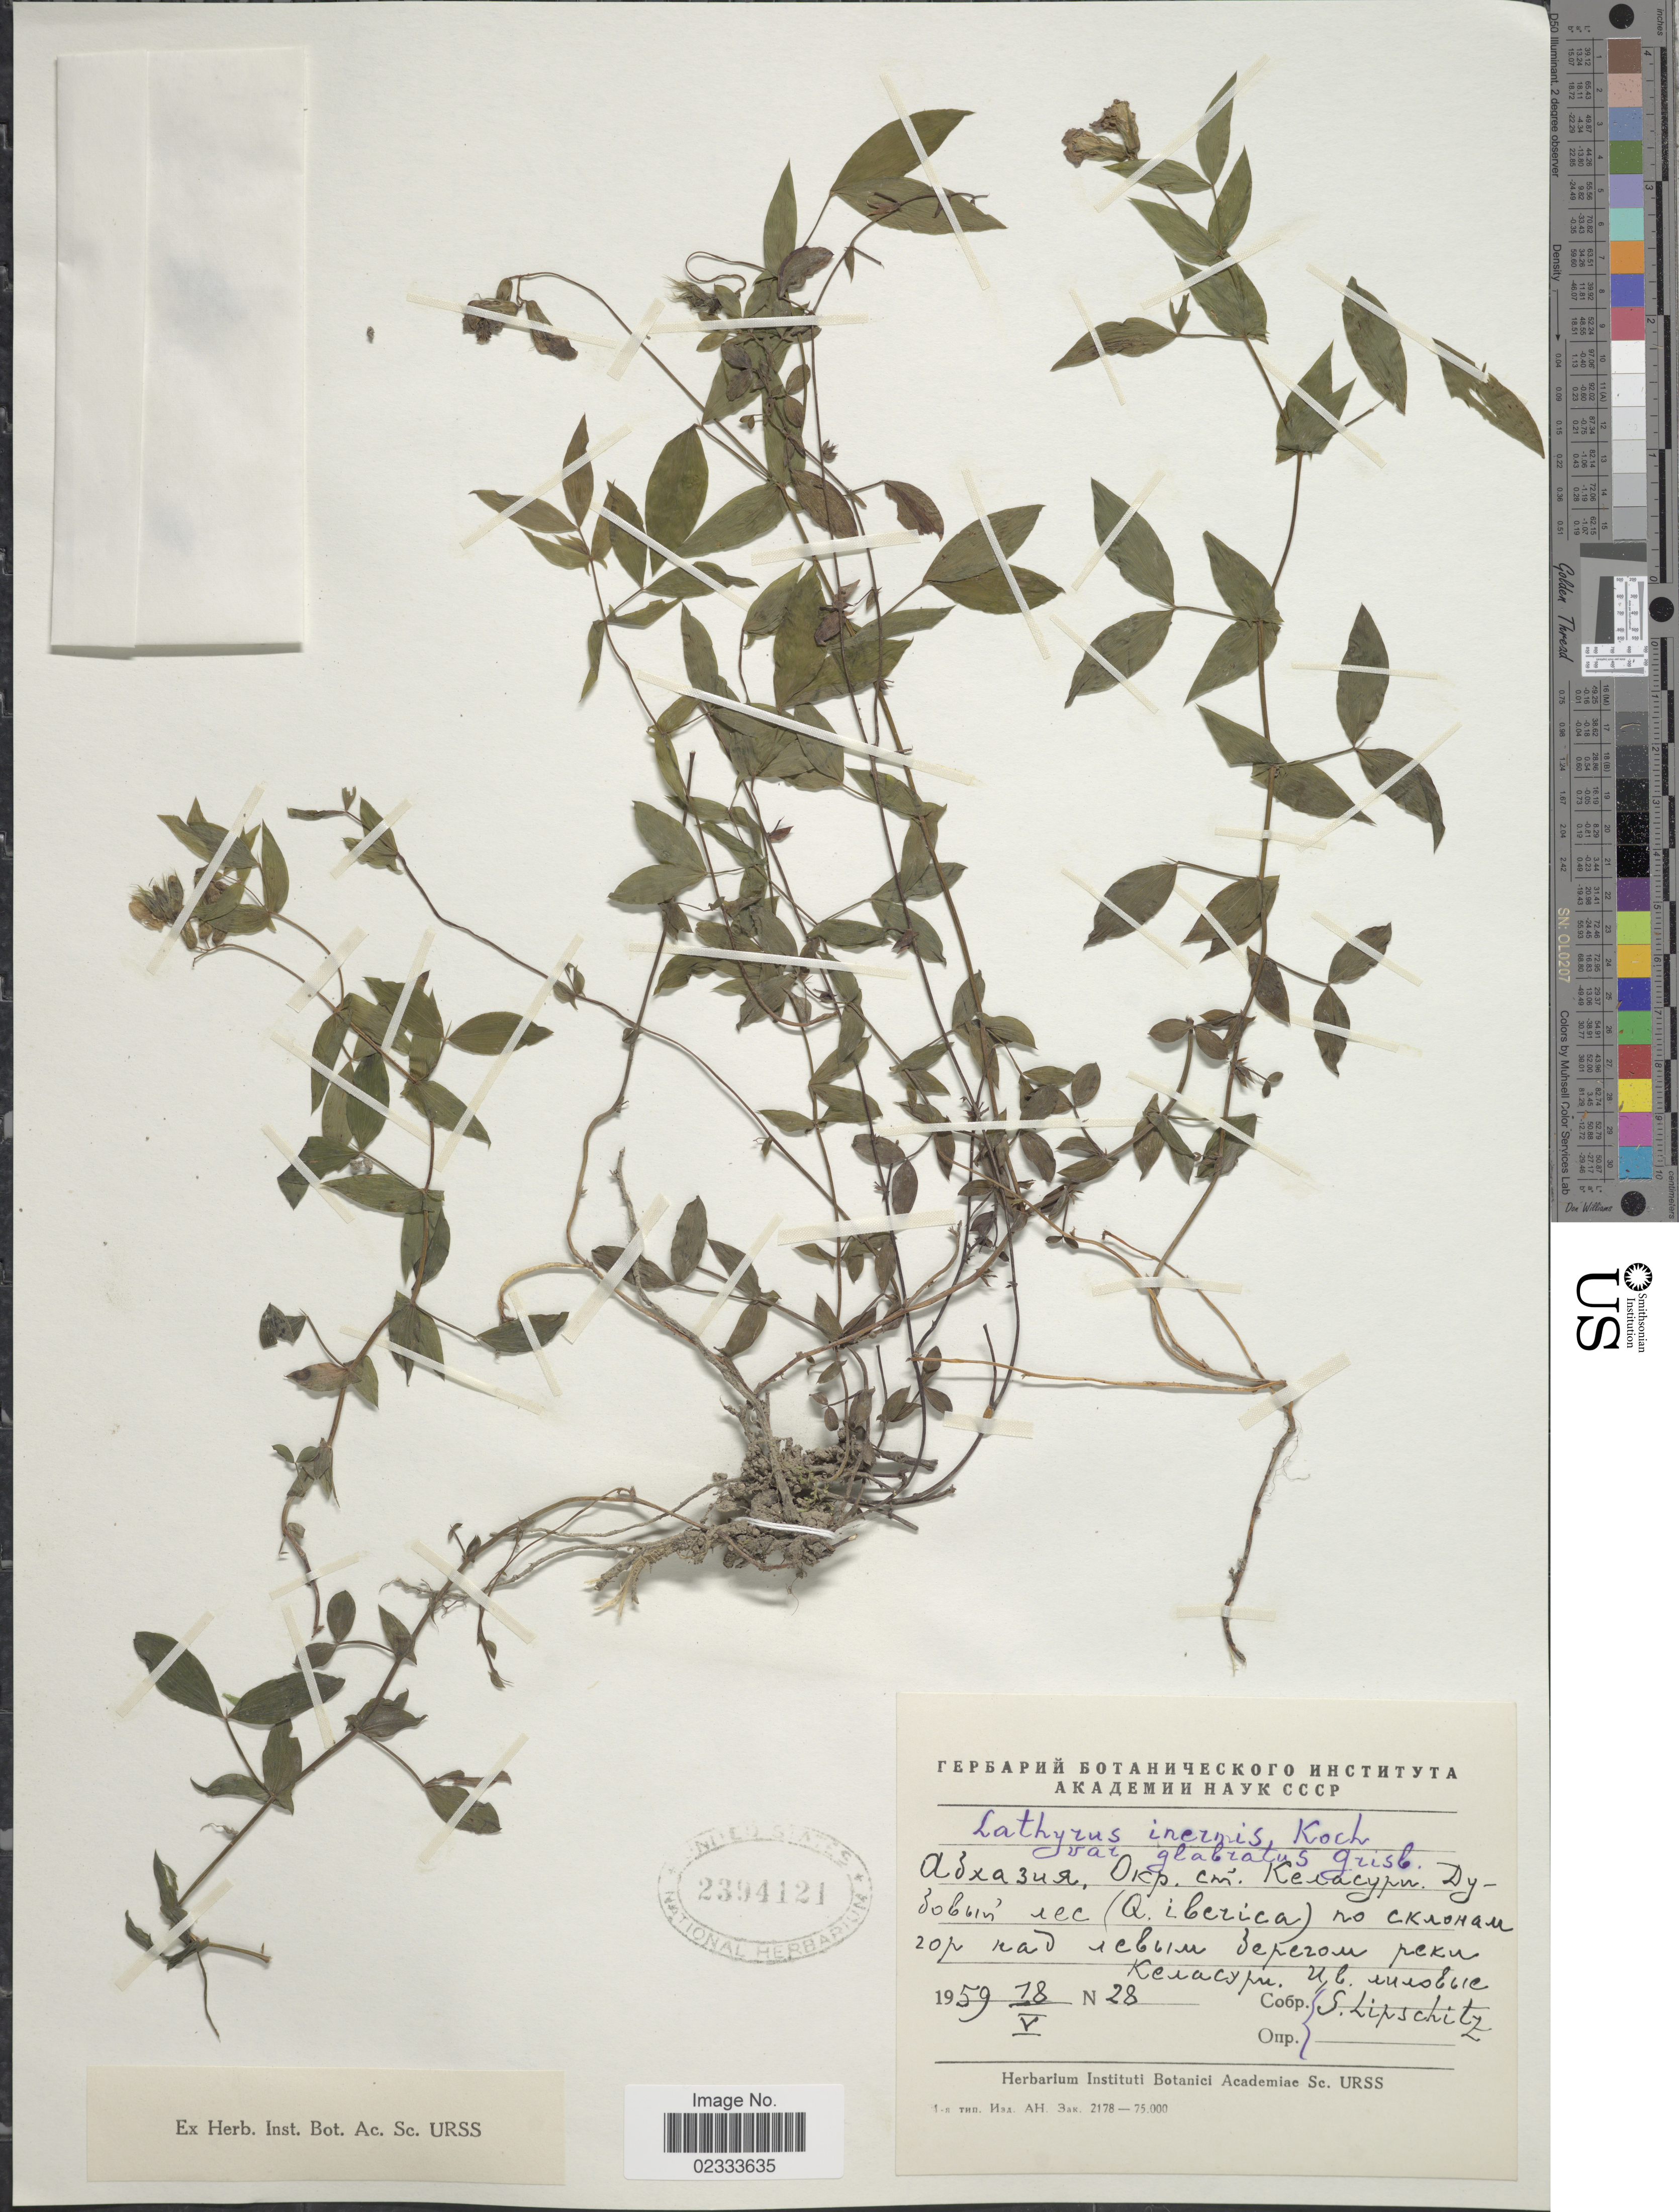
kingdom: Plantae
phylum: Tracheophyta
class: Magnoliopsida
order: Fabales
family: Fabaceae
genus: Lathyrus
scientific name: Lathyrus inermis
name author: Friv.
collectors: S. Lipschitz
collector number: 28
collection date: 1959-05-18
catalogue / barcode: US 2394121